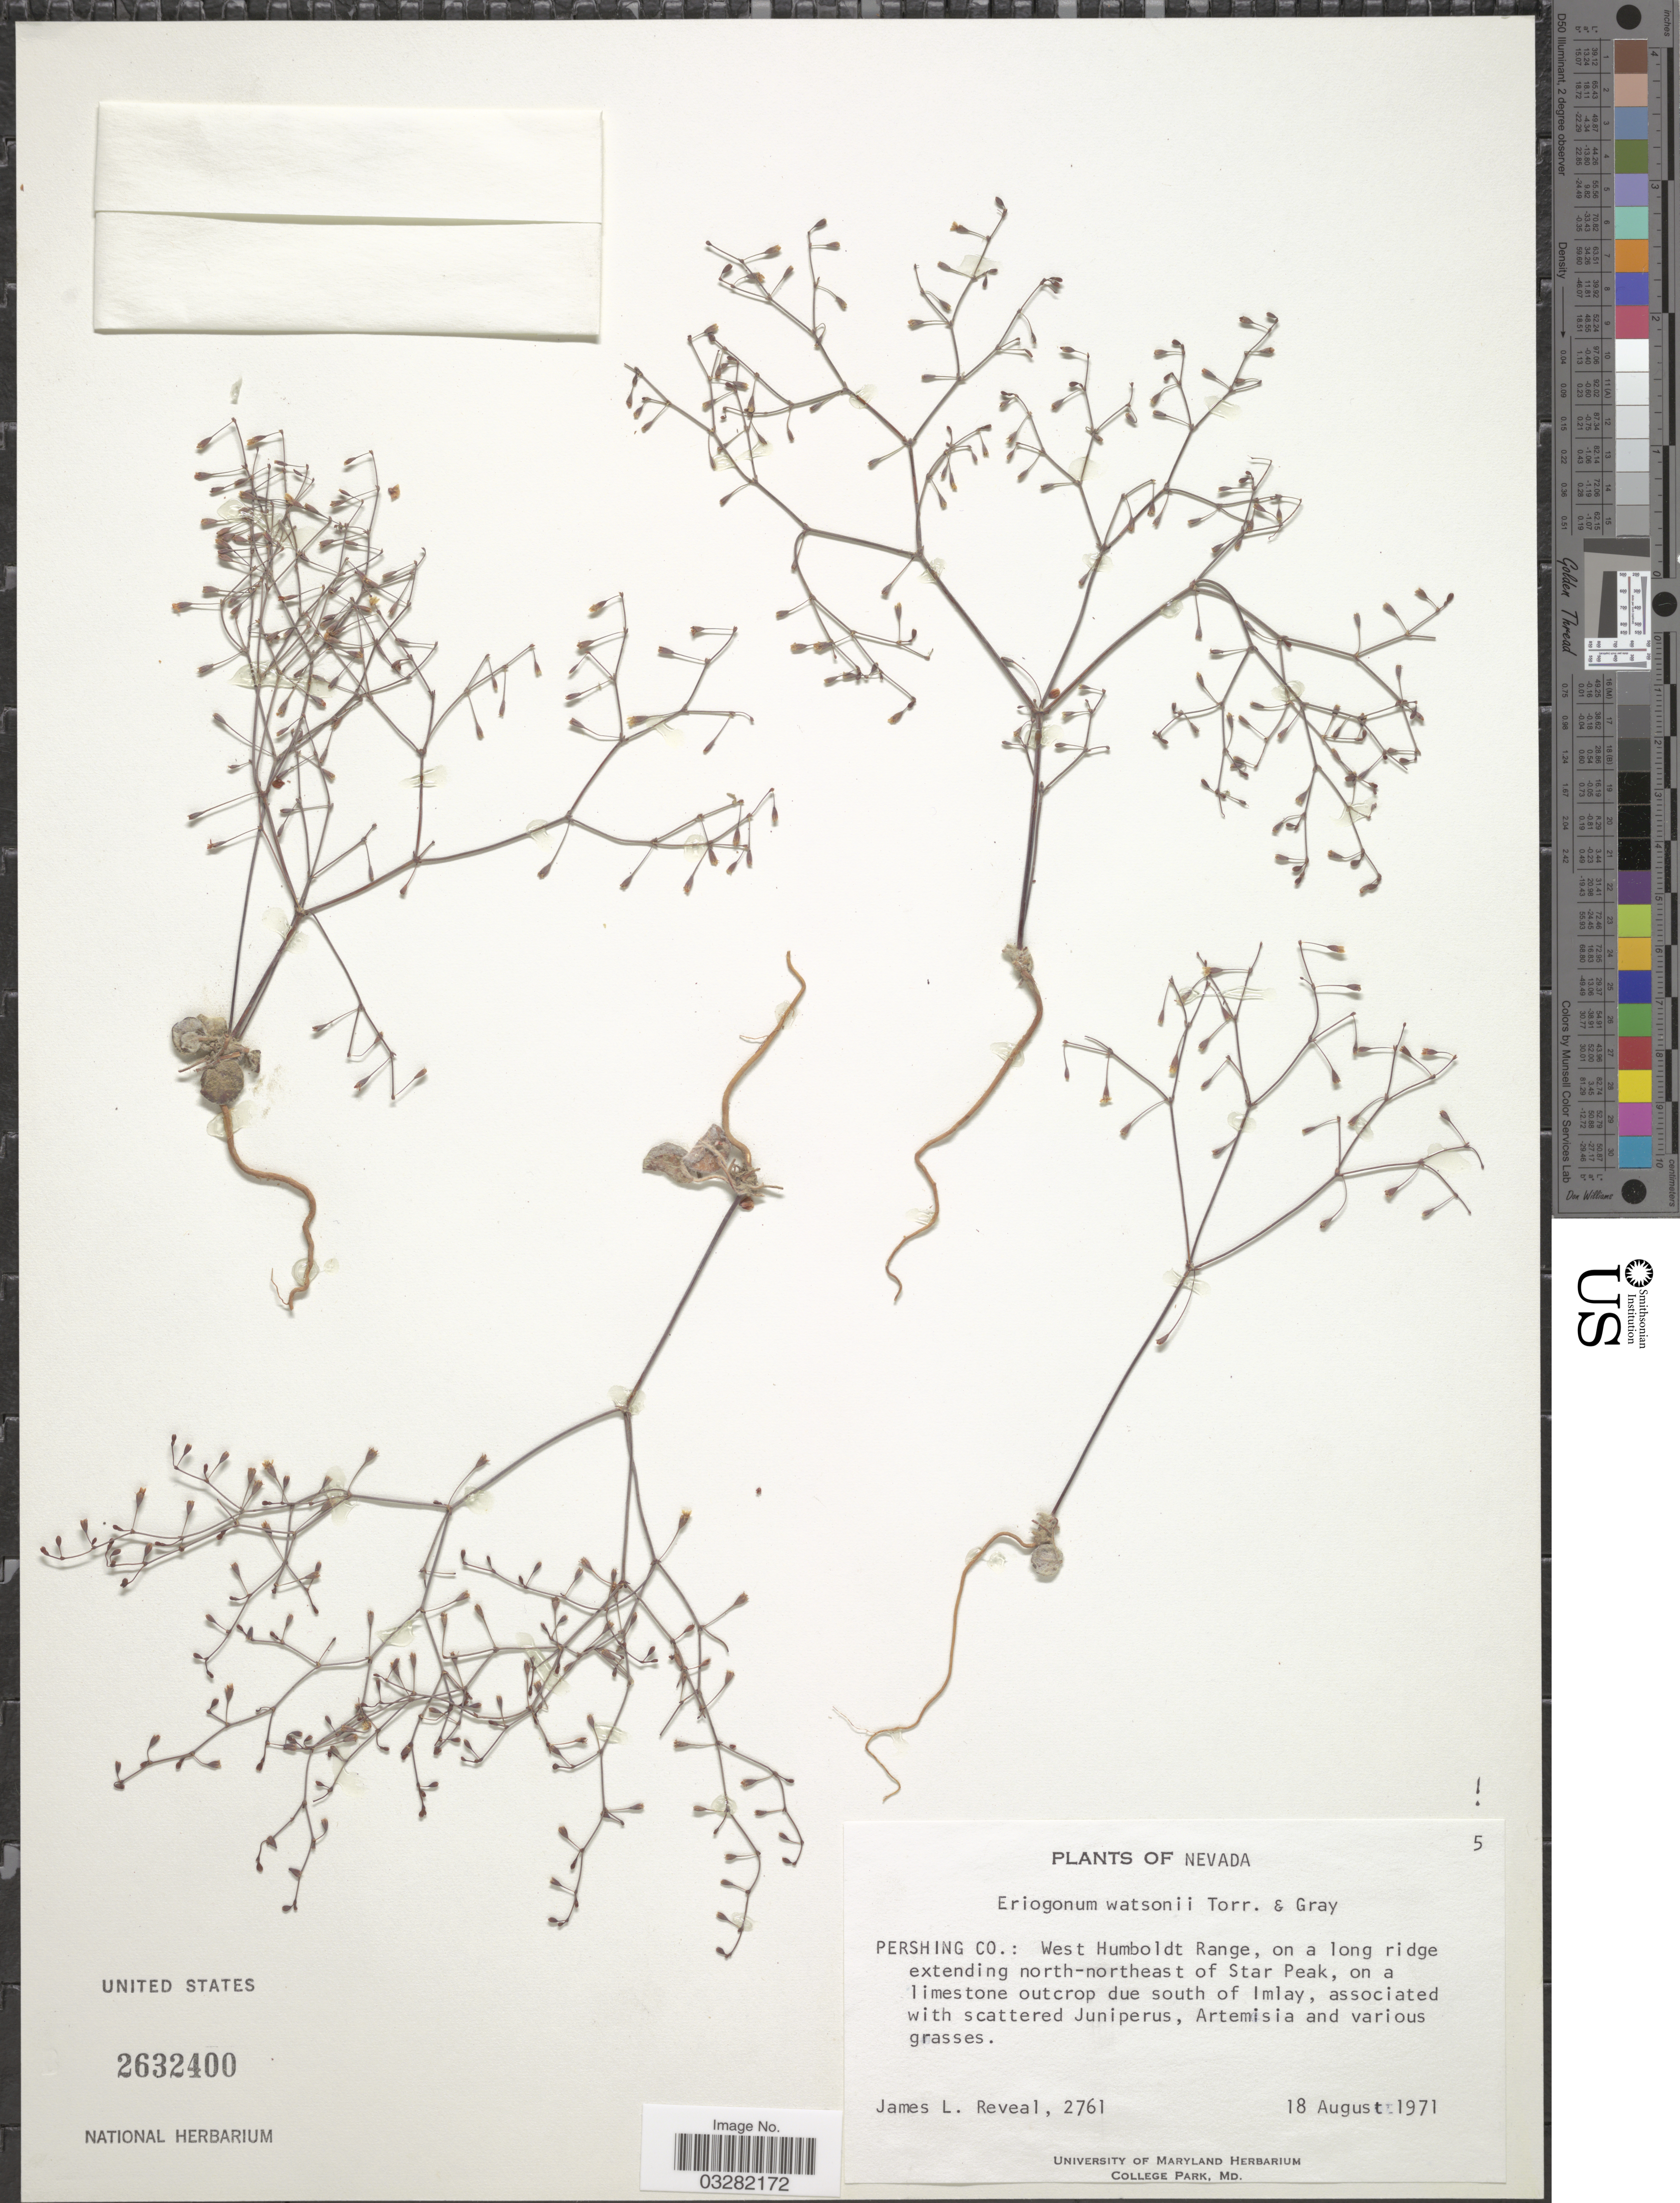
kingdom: Plantae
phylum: Tracheophyta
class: Magnoliopsida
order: Caryophyllales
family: Polygonaceae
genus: Eriogonum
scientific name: Eriogonum watsonii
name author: Torr. & A. Gray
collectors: J. L. Reveal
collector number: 2761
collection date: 1971-08-18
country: United States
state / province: Nevada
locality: Pershing Co.: West Humboldt Range, on a long ridge extending north-northeast of Star Peak.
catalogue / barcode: US 2632400